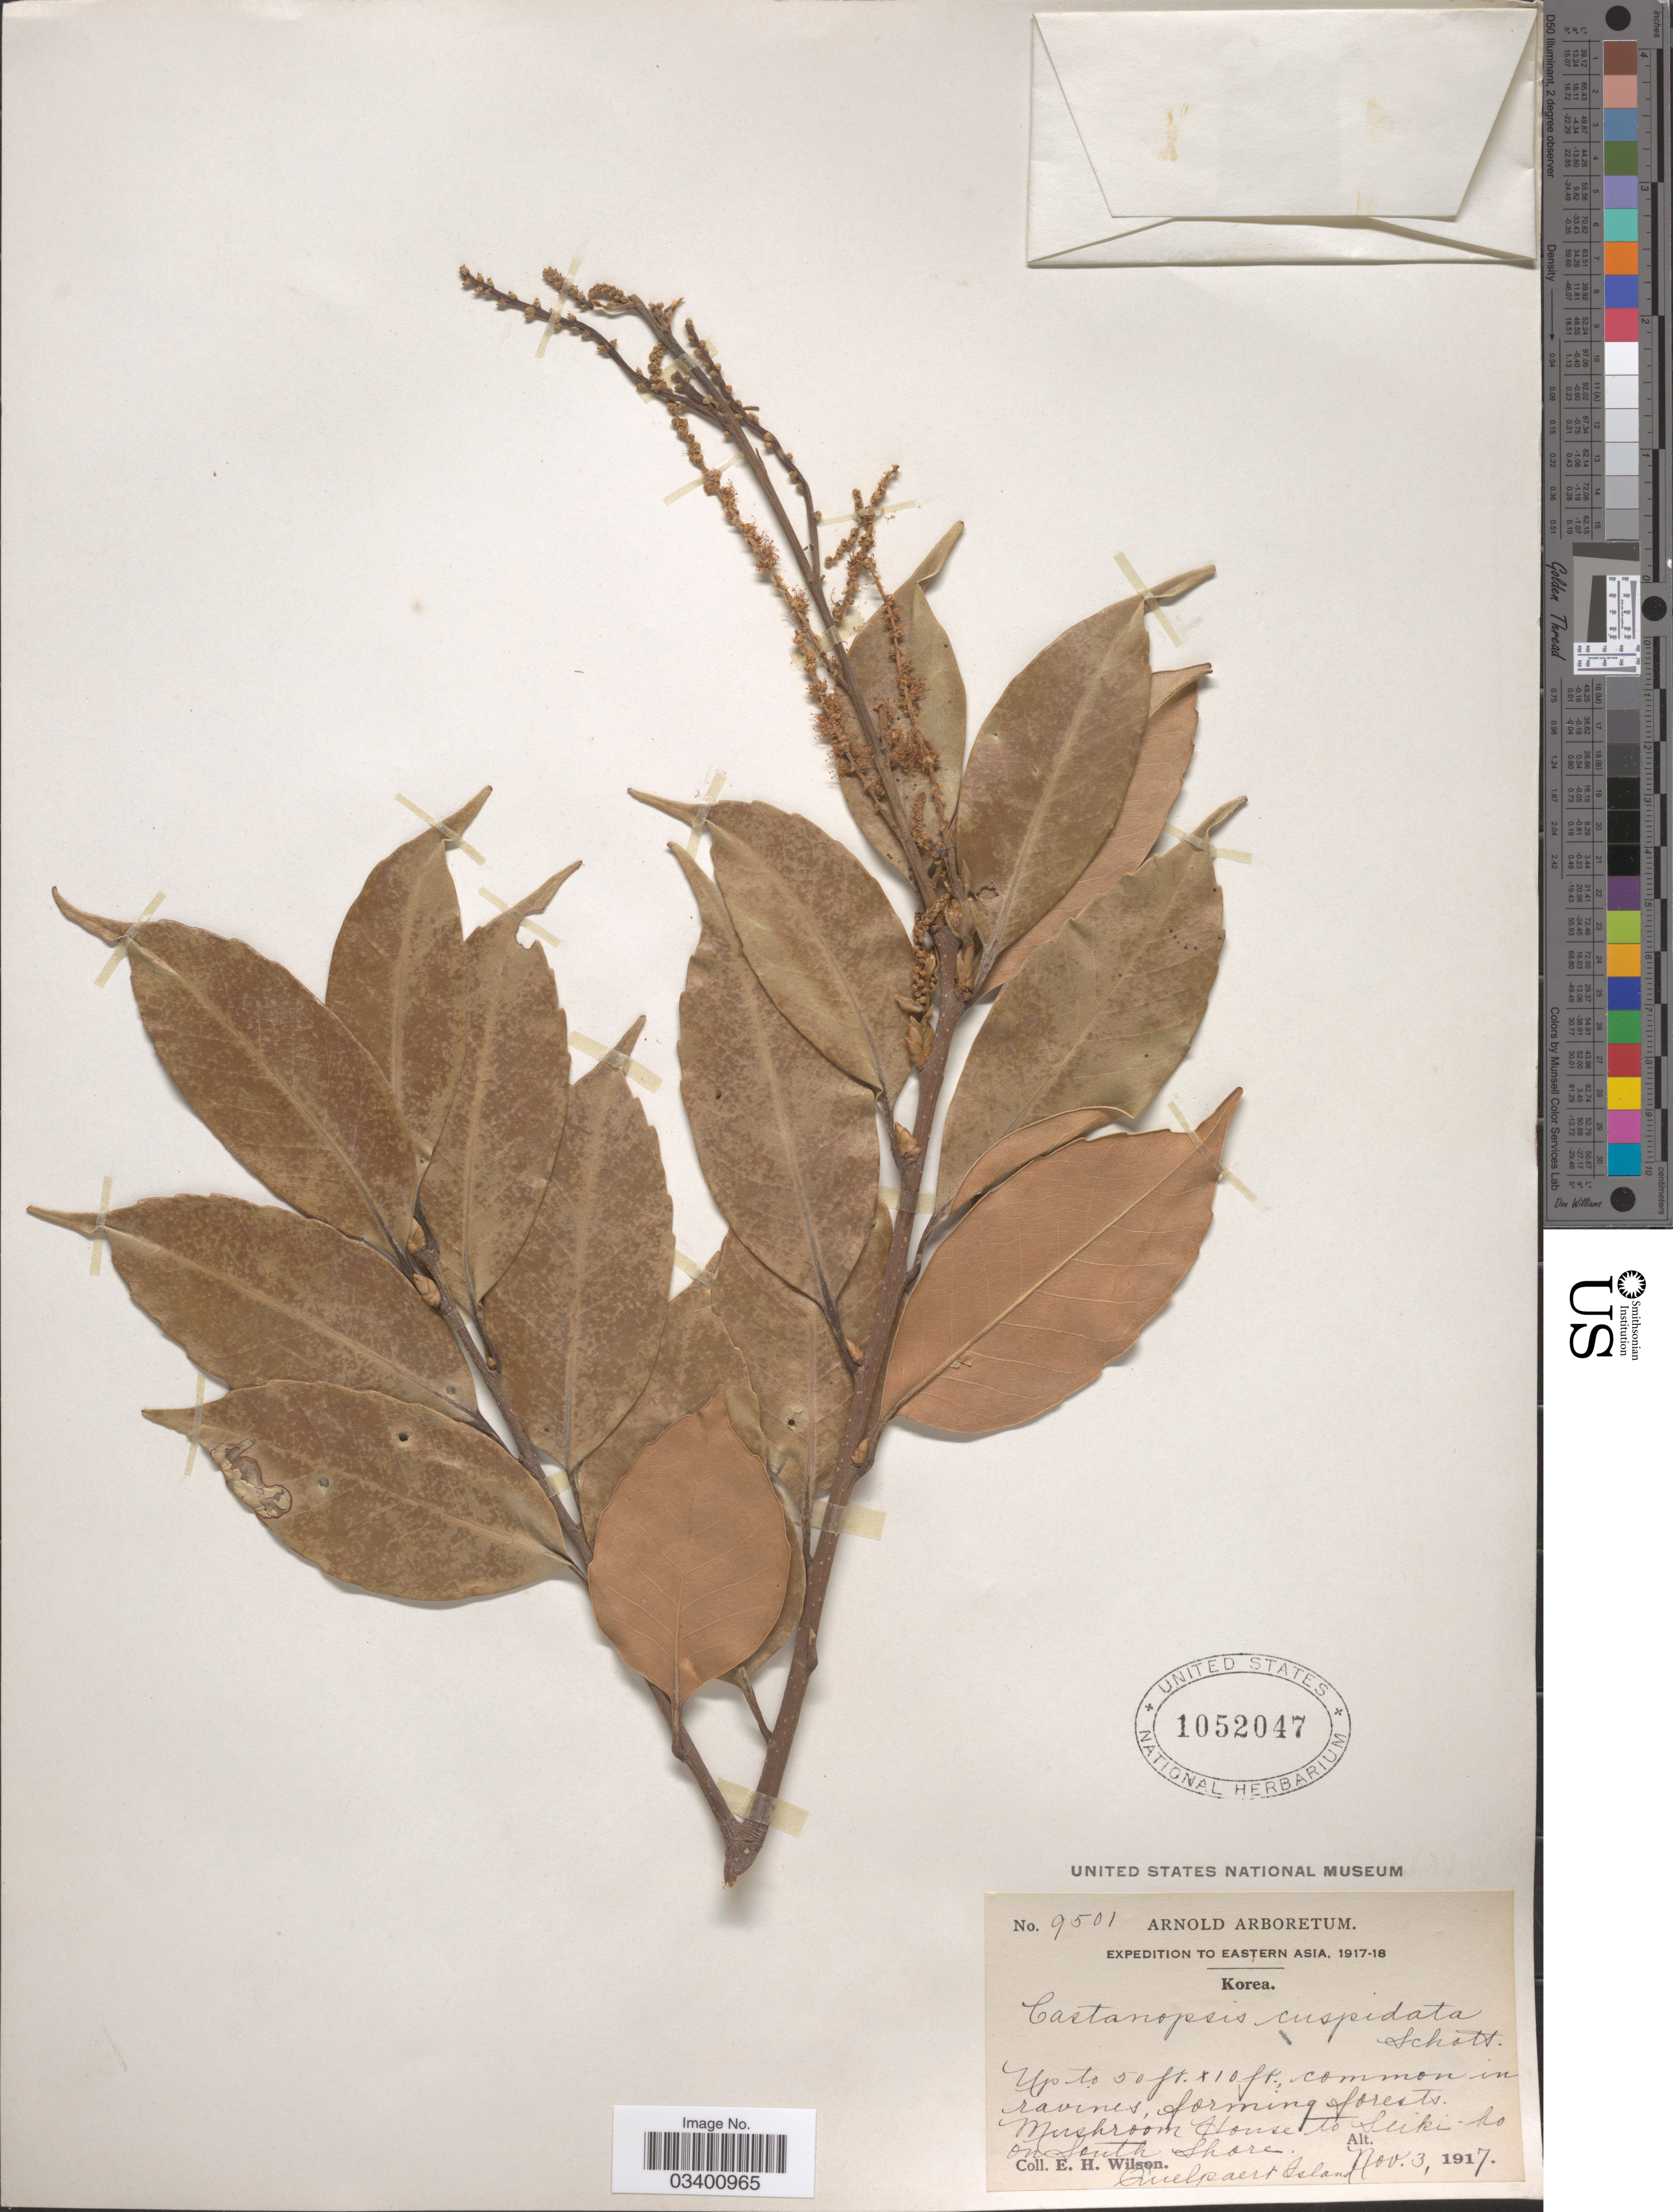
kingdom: Plantae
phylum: Tracheophyta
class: Magnoliopsida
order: Fagales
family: Fagaceae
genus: Castanopsis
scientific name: Castanopsis cuspidata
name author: (Thunb.) Schottky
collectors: E. Wilson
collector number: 9501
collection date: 1917-11-03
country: South Korea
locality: Eastern Asia. Mushroom House Seiki-ho on South Shore. Quelpaert Island.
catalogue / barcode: US 1052047